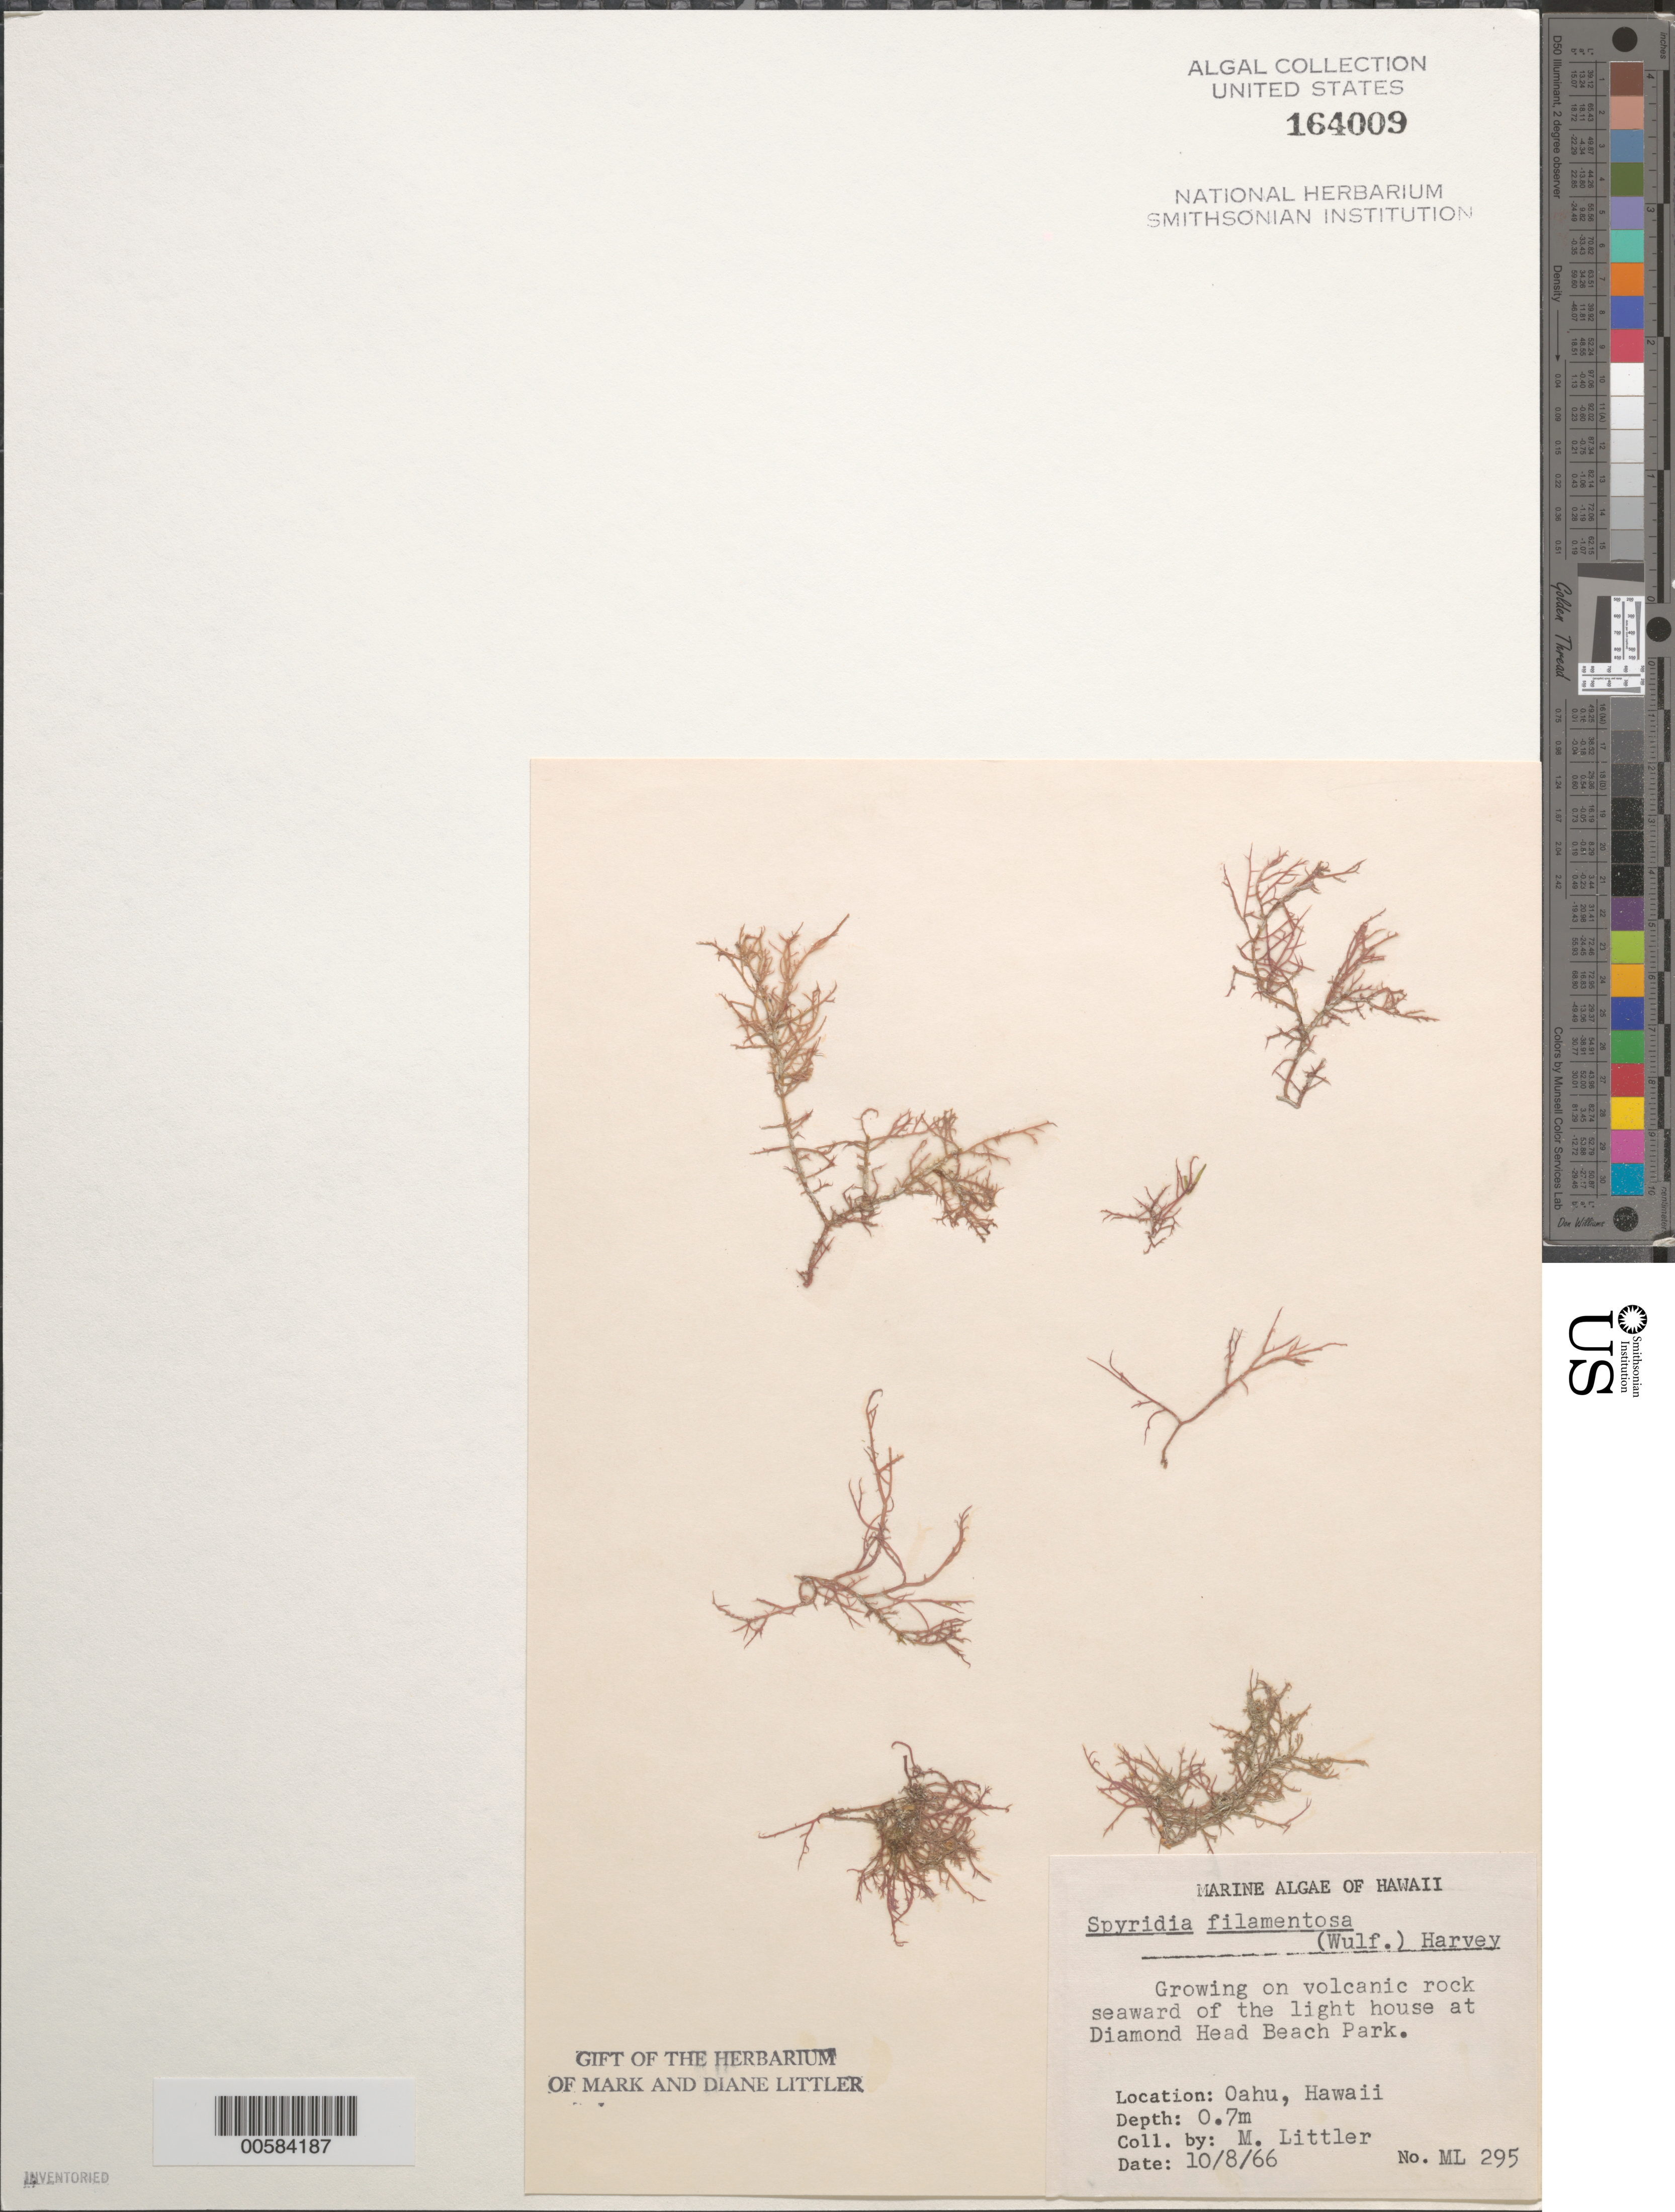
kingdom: Plantae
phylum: Rhodophyta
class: Florideophyceae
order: Ceramiales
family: Spyridiaceae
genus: Spyridia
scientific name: Spyridia filamentosa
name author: (Wulfen) Harv.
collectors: M. M. Littler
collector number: ML 295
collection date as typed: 08 Oct 1966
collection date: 1966-10-08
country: United States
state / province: Hawaii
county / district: Honolulu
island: Oahu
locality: Diamond Head Beach Park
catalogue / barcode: US 164009